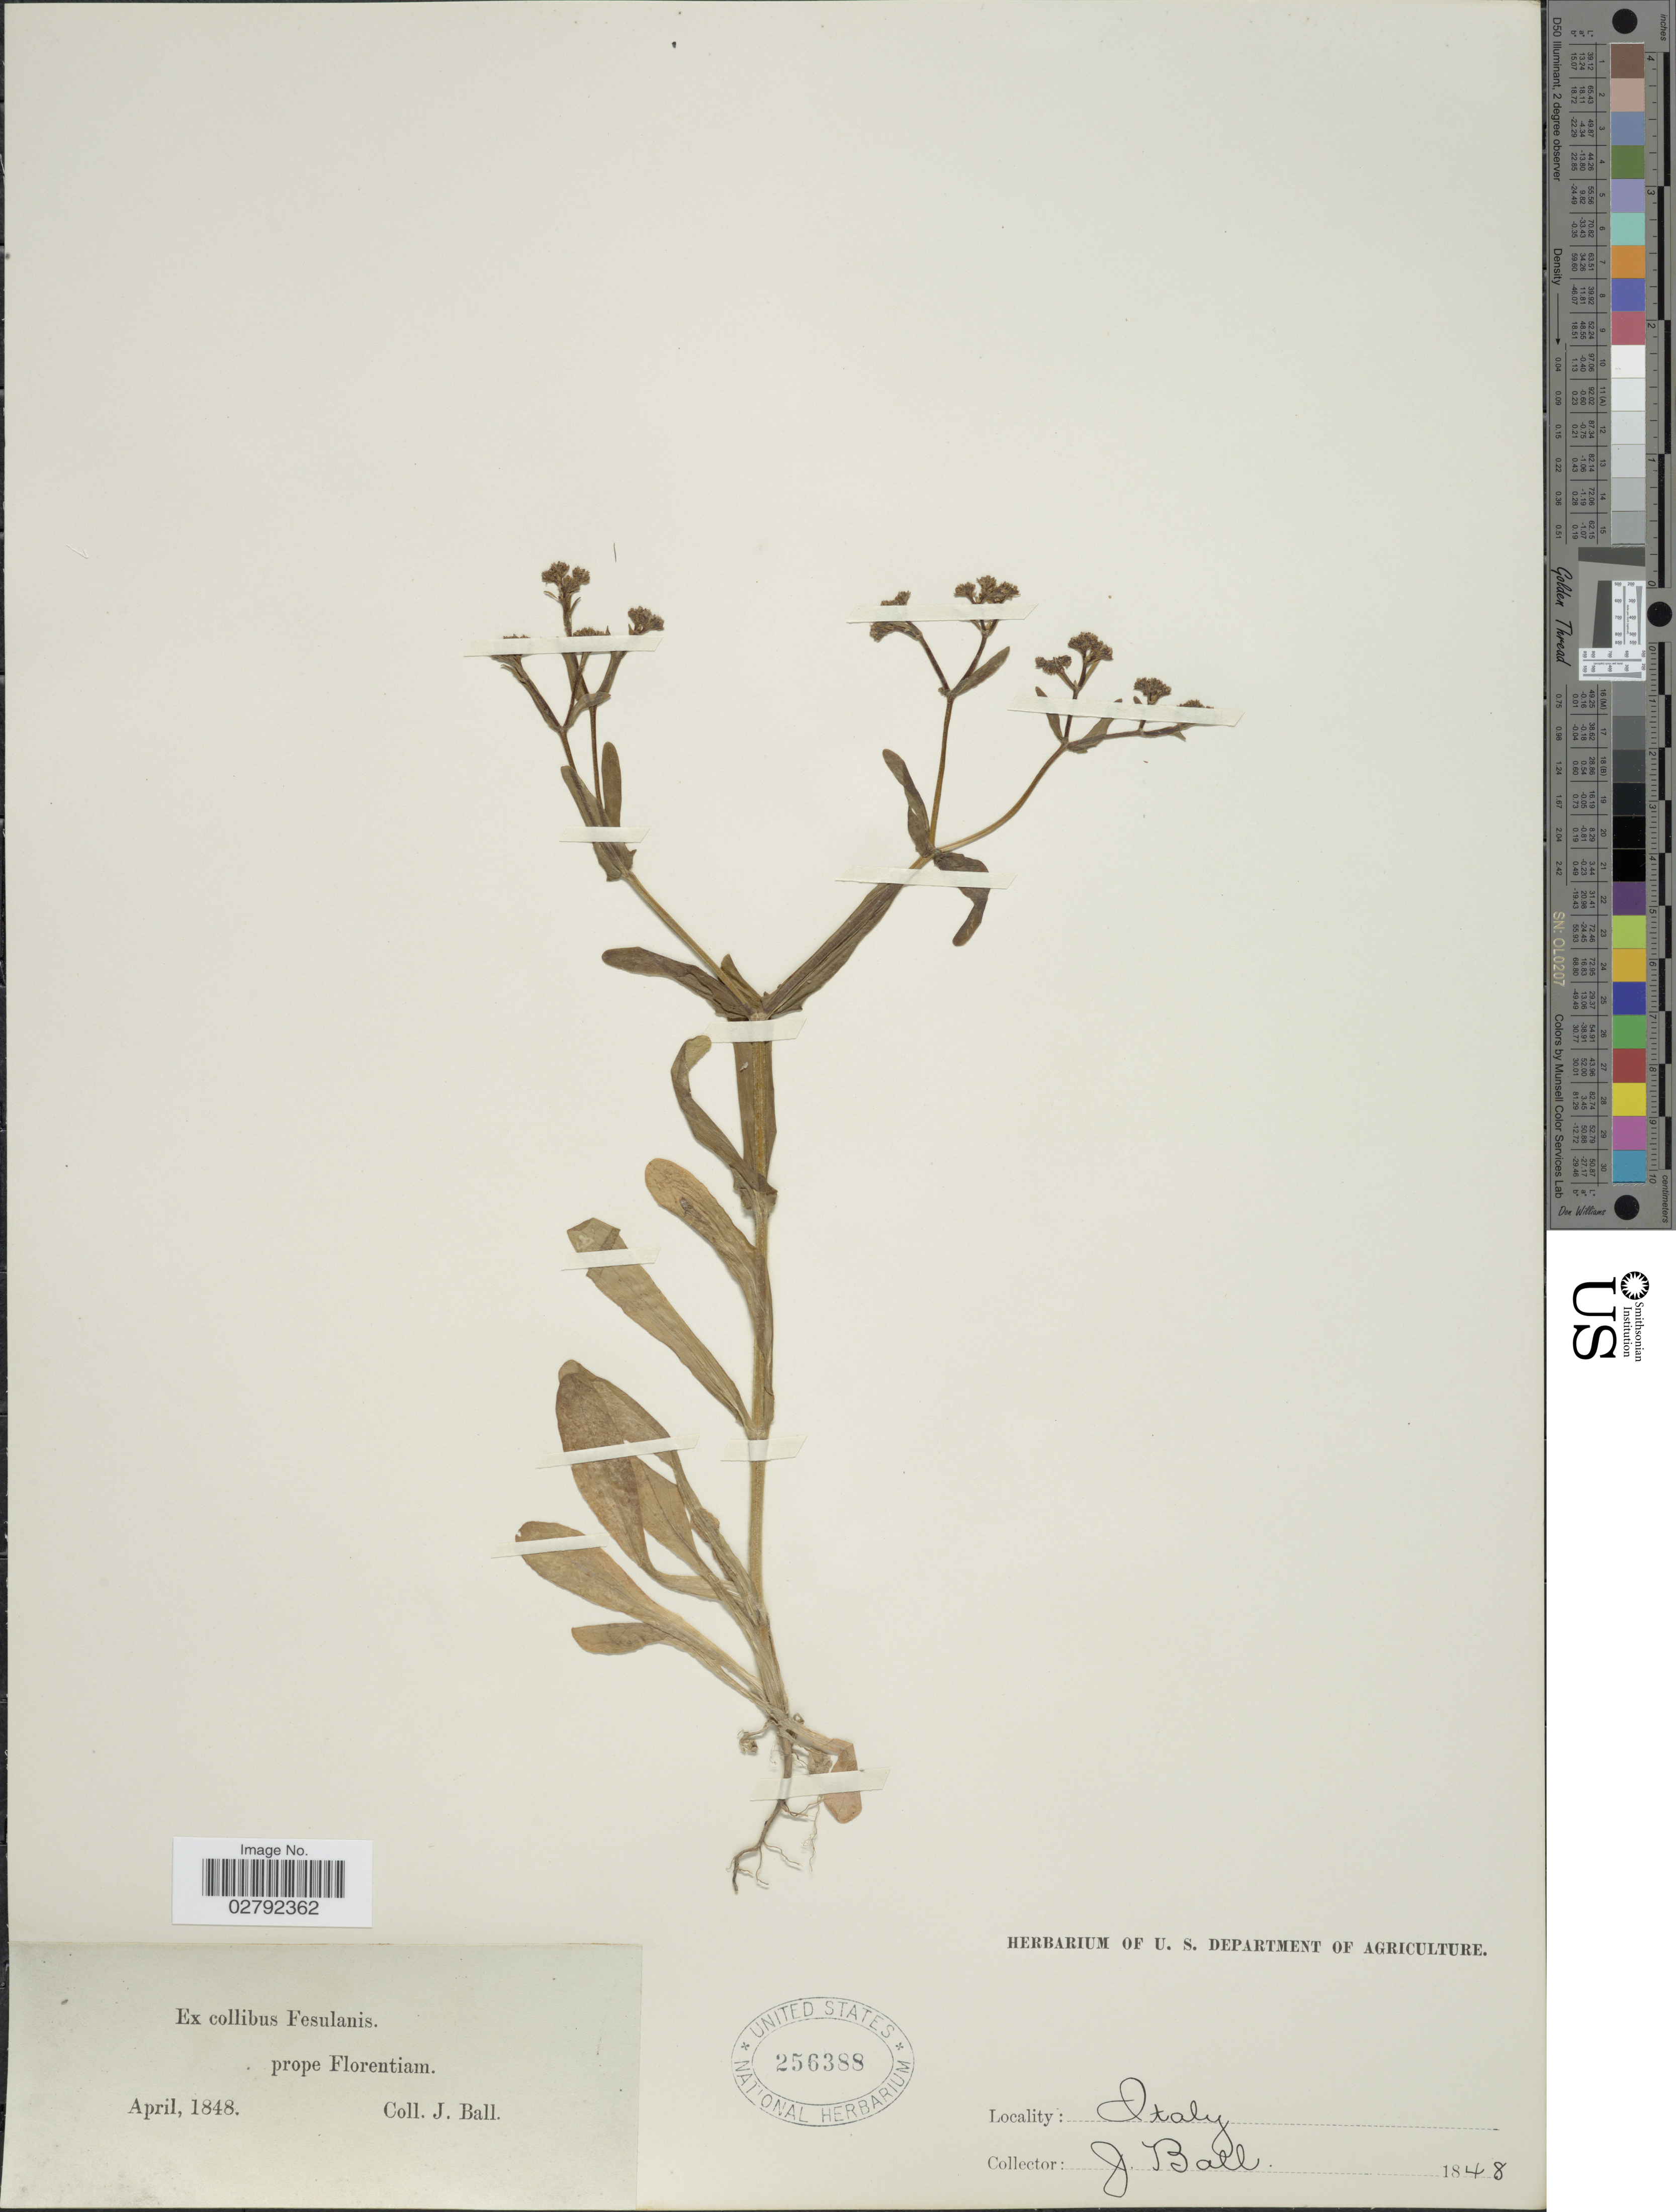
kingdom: Plantae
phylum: Tracheophyta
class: Magnoliopsida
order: Dipsacales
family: Caprifoliaceae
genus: Valerianella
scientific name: Valerianella sp.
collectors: J. Ball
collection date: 1848-04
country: Italy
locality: Collibus Fesulanis. prope Florentiam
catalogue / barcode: US 256388